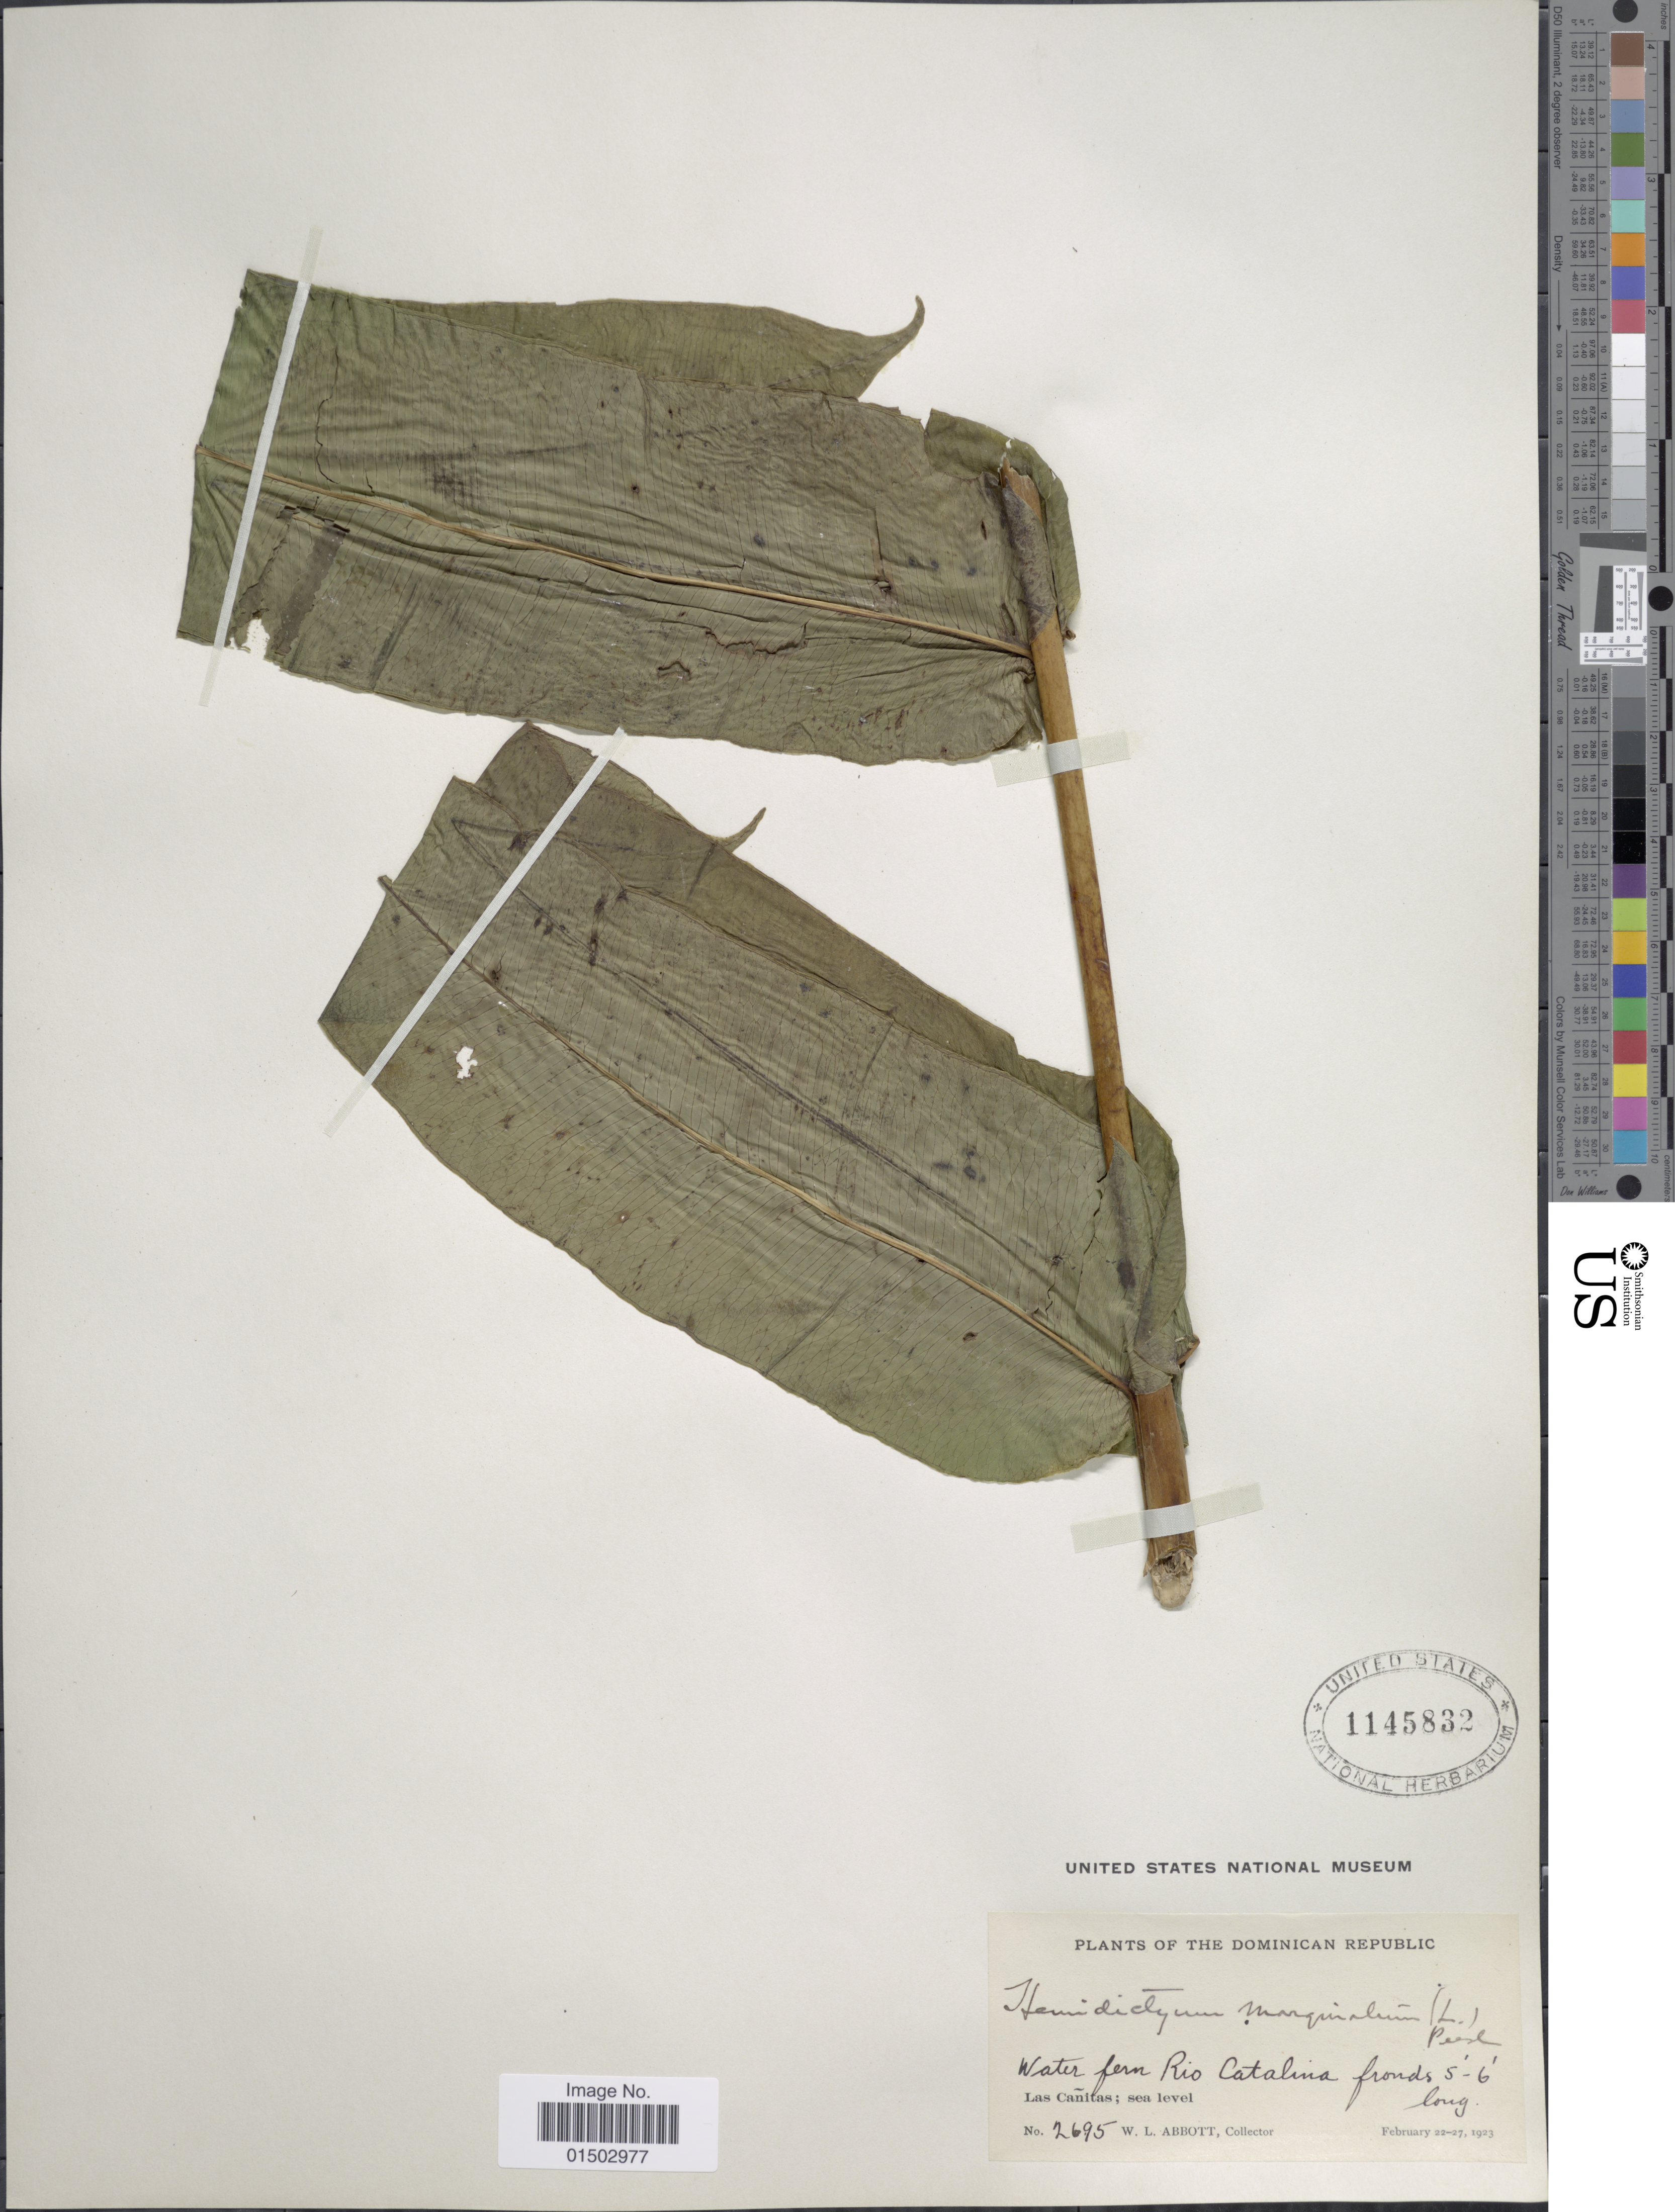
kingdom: Plantae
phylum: Tracheophyta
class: Polypodiopsida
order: Polypodiales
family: Hemidictyaceae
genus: Hemidictyum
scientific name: Hemidictyum marginatum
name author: (L.) C. Presl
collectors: W. L. Abbott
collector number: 2695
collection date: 1923-02-22/1923-02-27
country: Dominican Republic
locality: Water fern Rio Catalina fronds 5'- 6', Las Canitas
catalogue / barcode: US 1145832